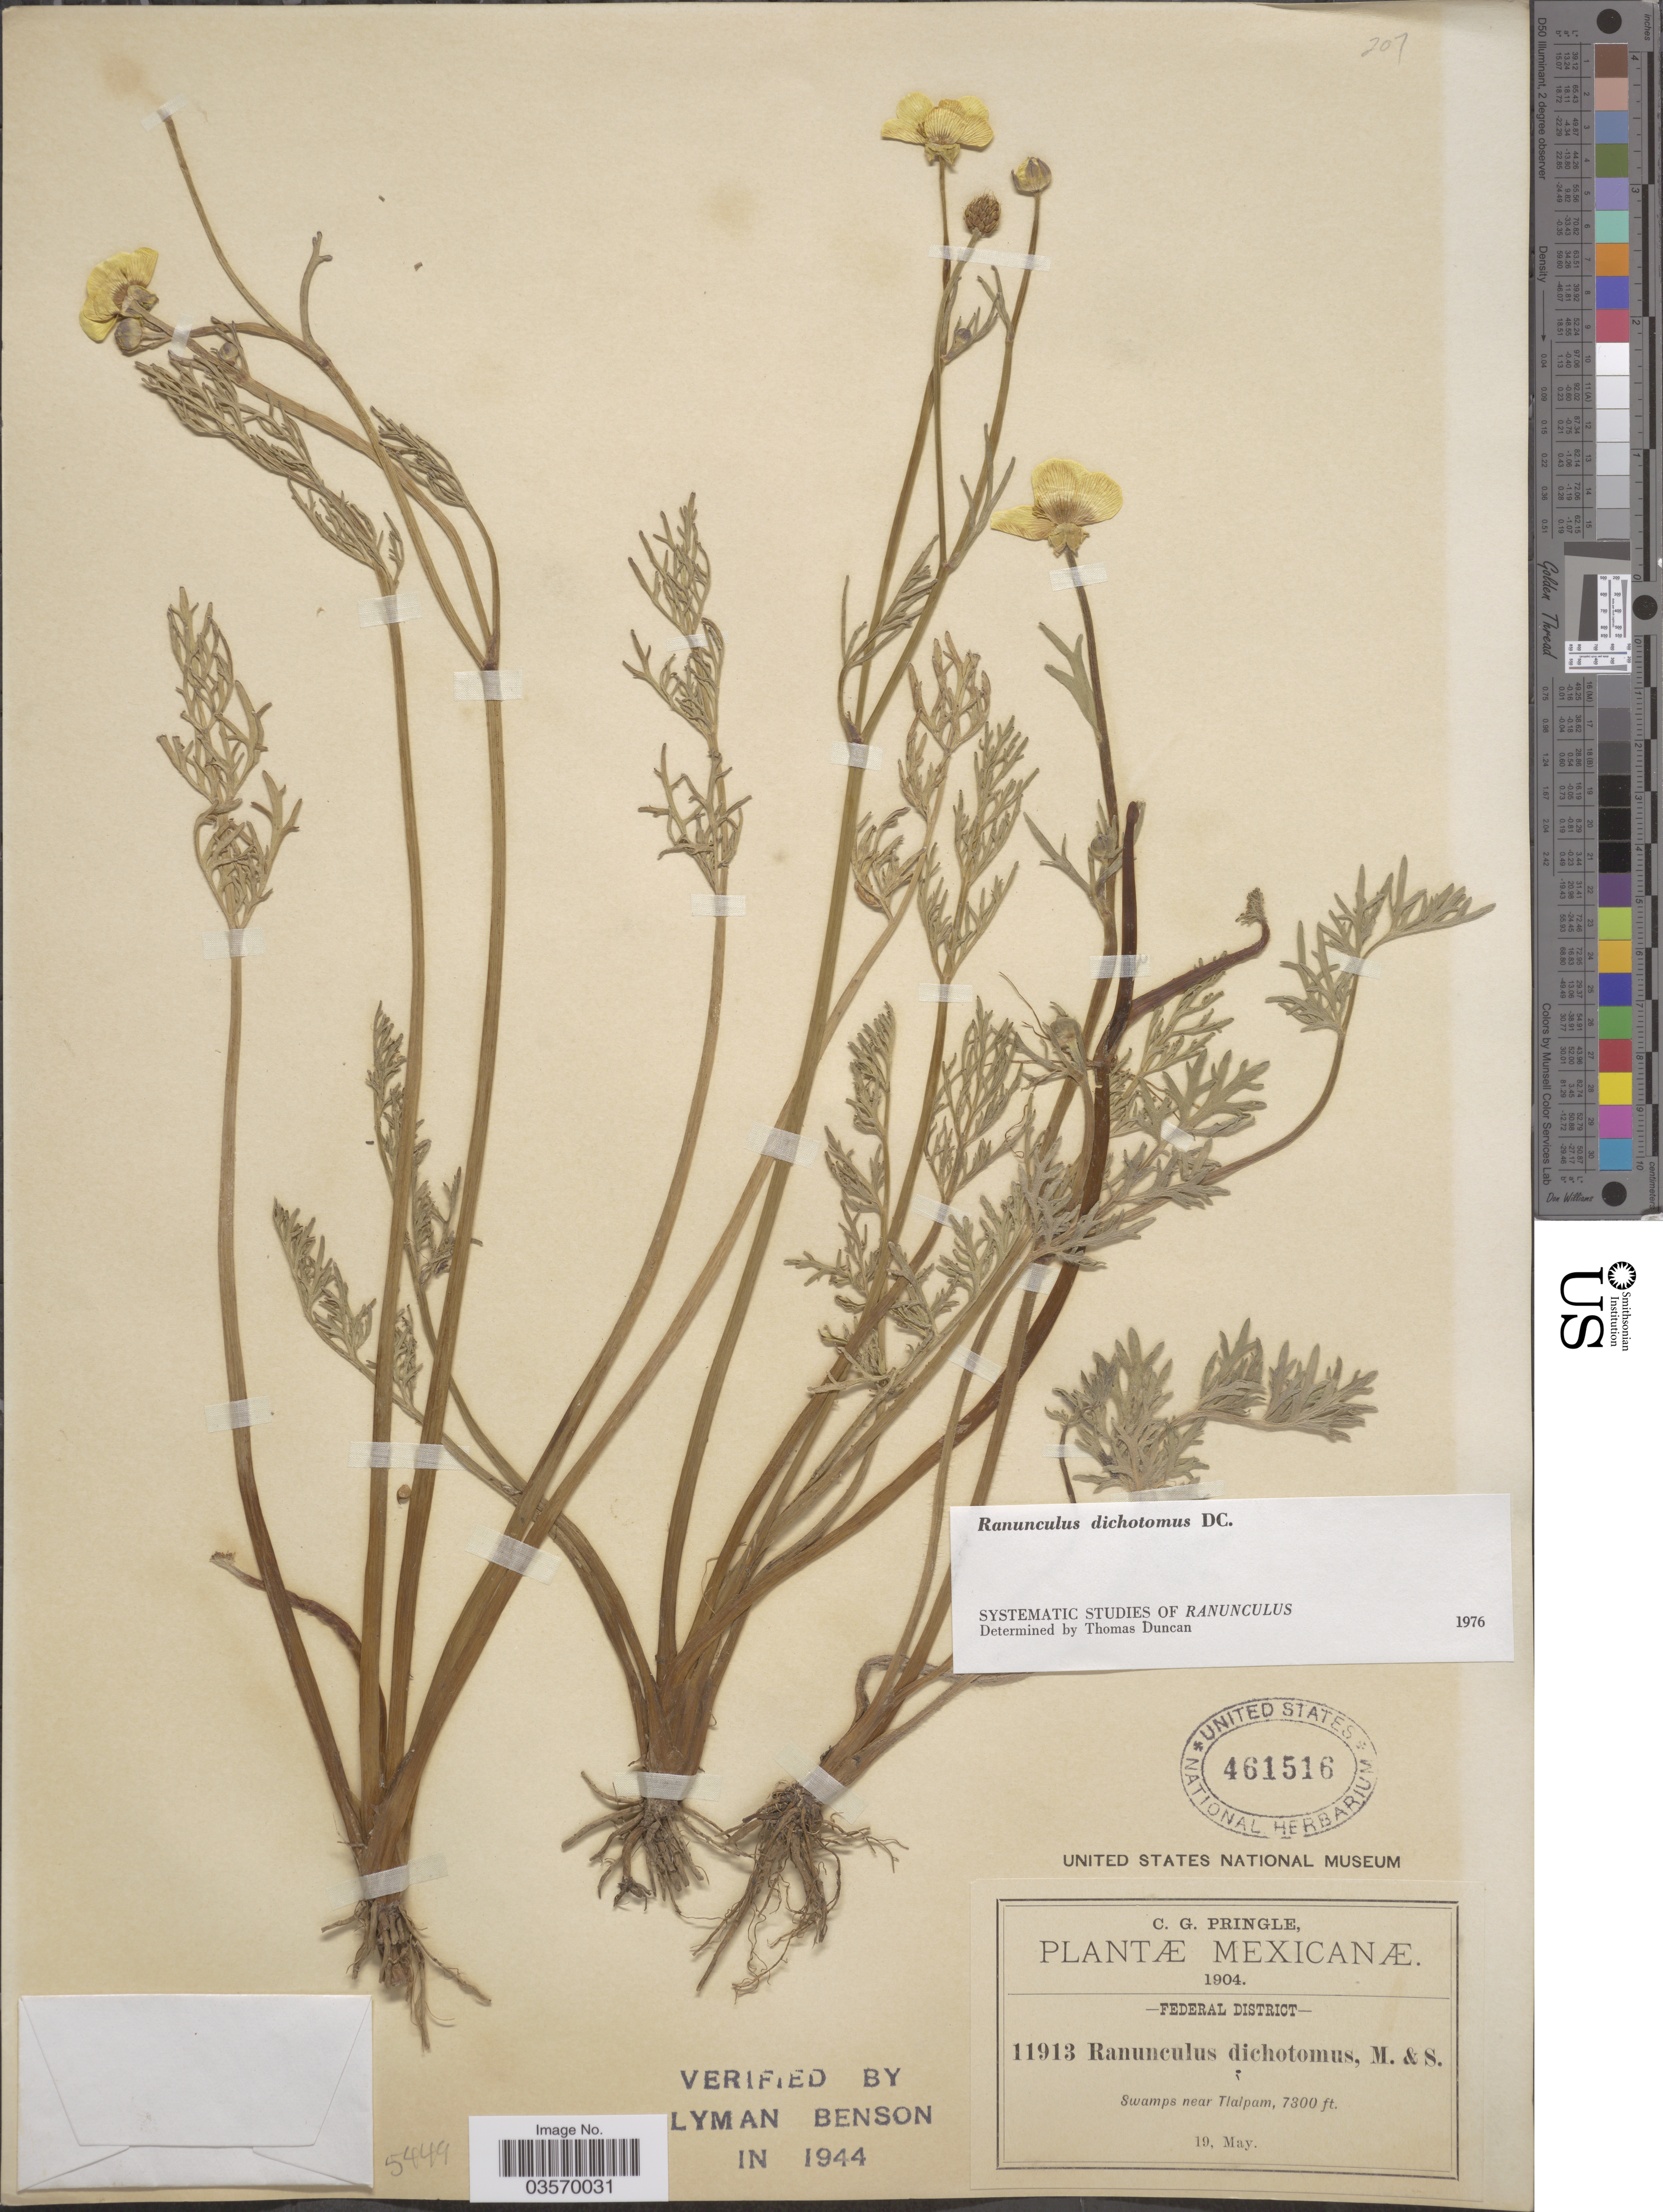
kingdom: Plantae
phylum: Tracheophyta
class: Magnoliopsida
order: Ranunculales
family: Ranunculaceae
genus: Ranunculus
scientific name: Ranunculus dichotomus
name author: Moc. & Sessé ex DC.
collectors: C. G. Pringle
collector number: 11913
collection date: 1904-05-19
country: Mexico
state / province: Distrito Federal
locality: Federal District. Swamps near Tlalpam.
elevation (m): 2225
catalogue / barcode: US 461516